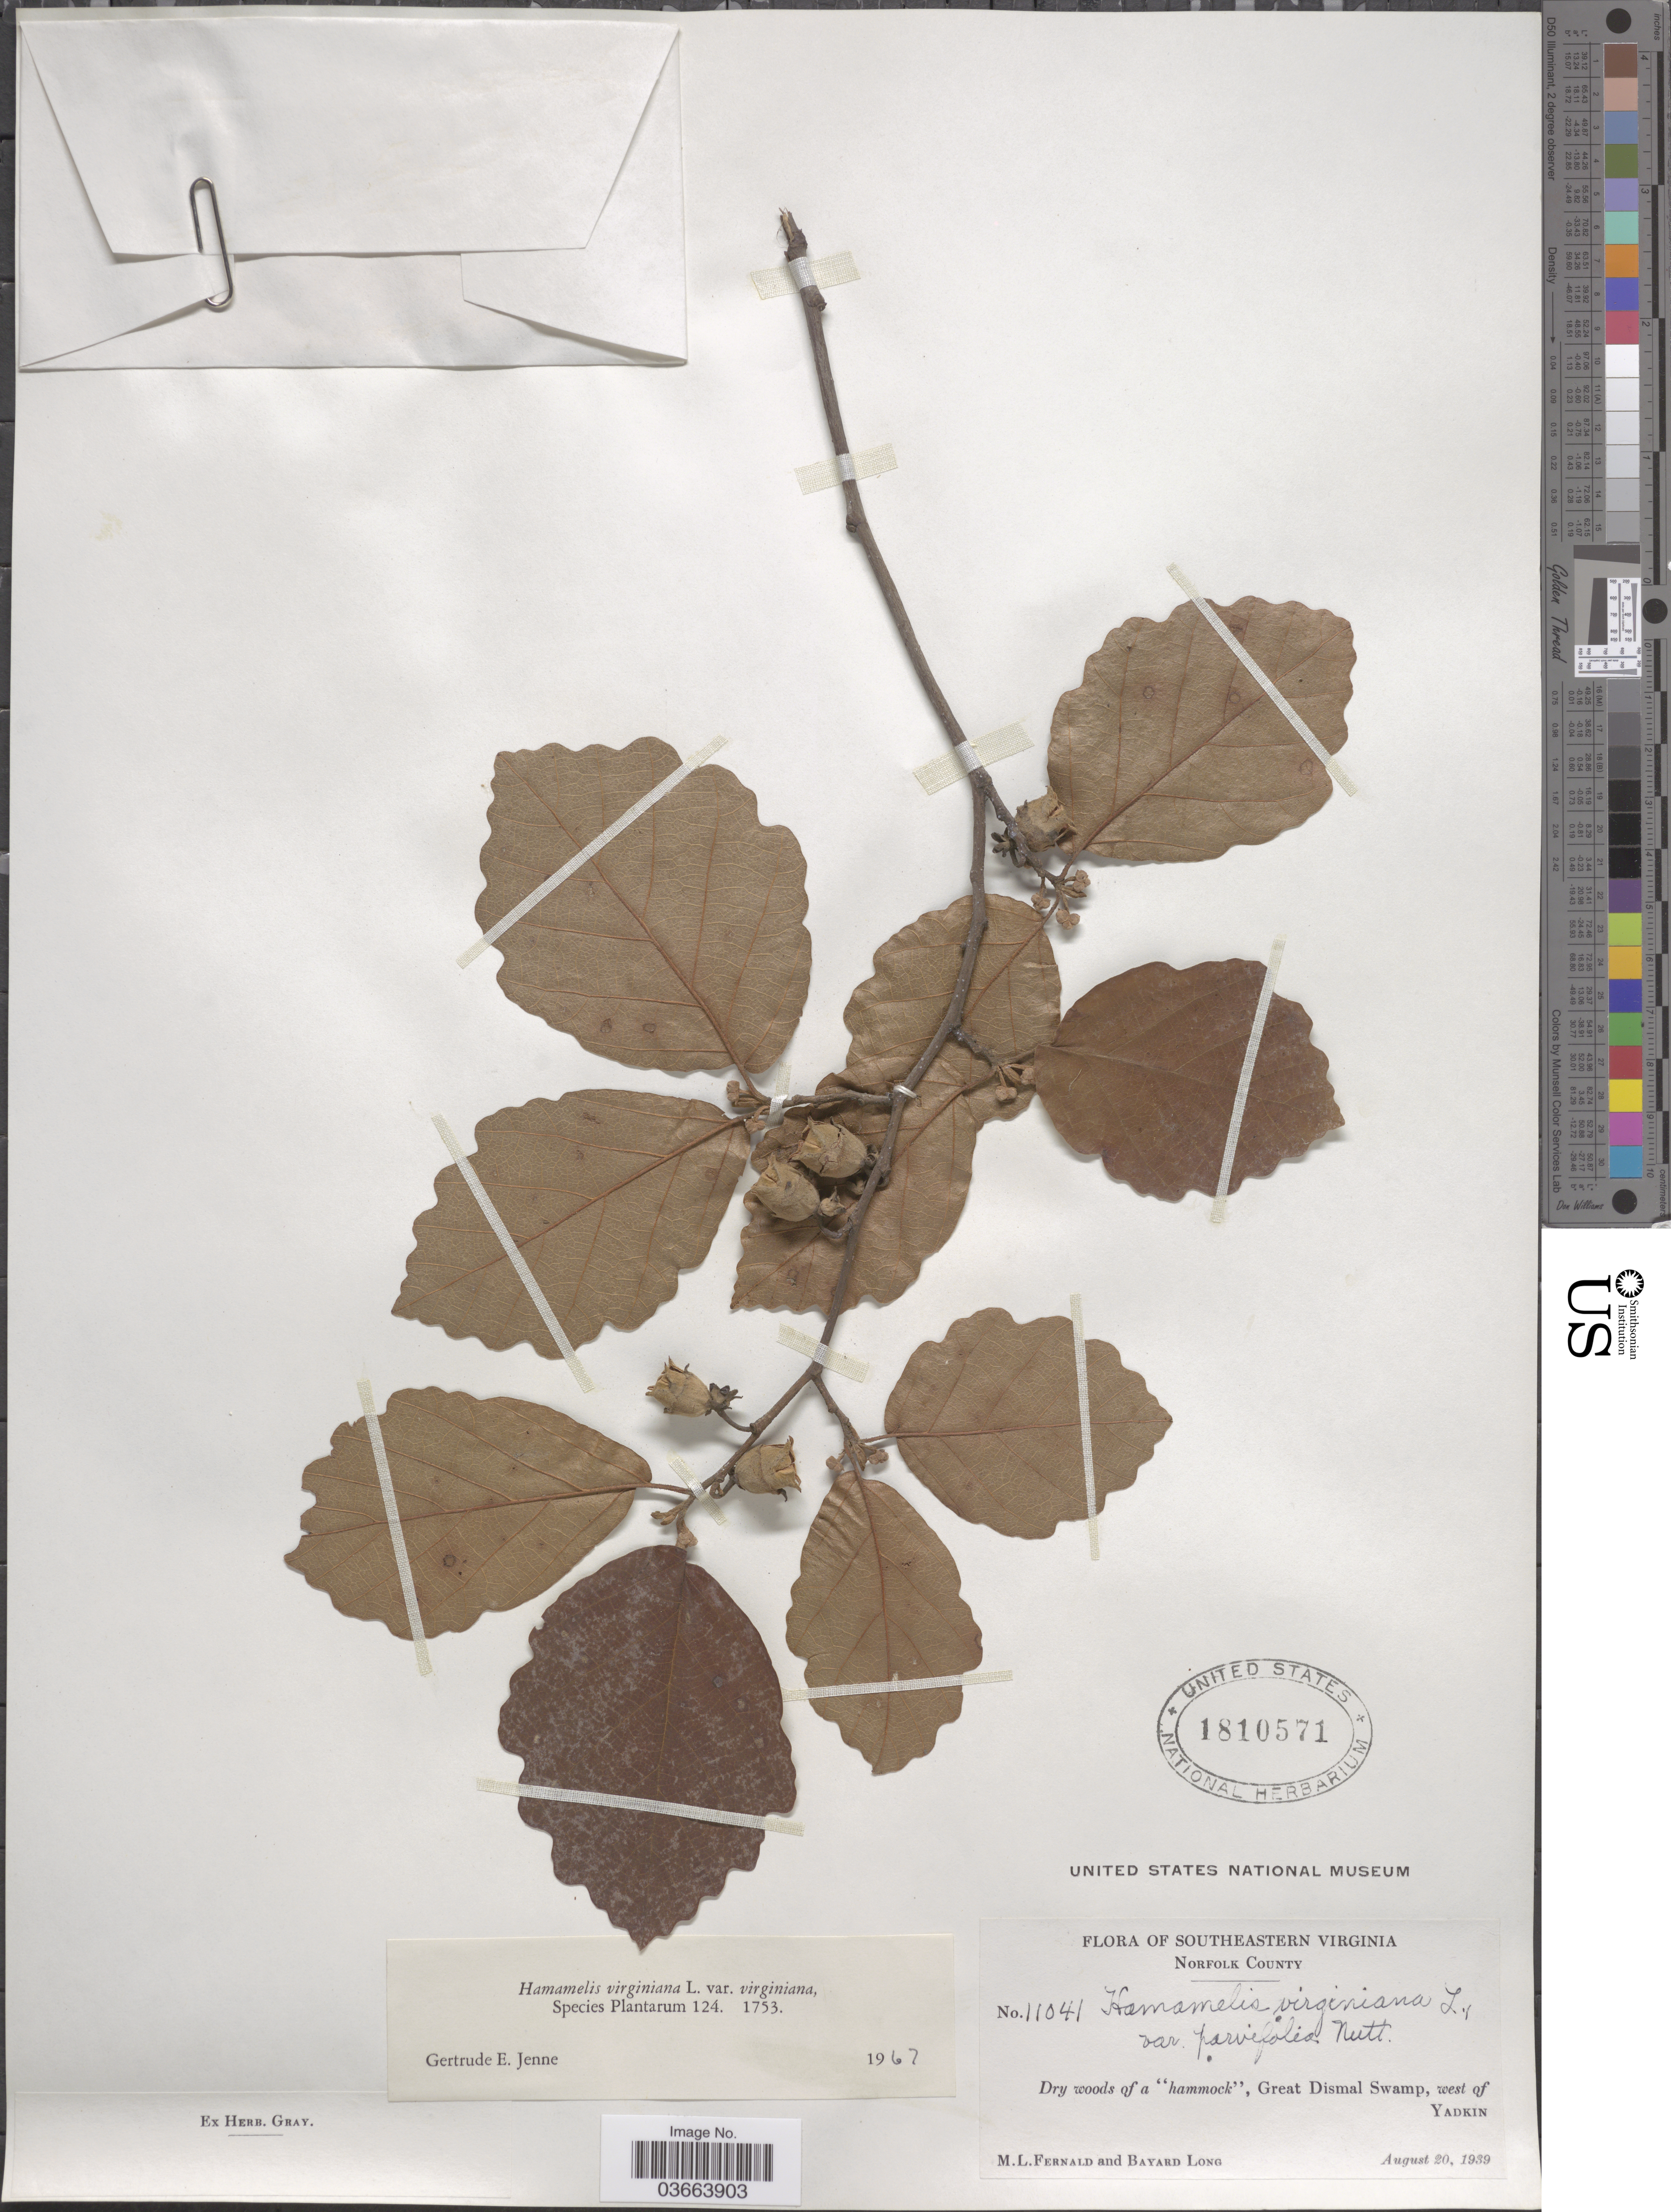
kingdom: Plantae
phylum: Tracheophyta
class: Magnoliopsida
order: Saxifragales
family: Hamamelidaceae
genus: Hamamelis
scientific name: Hamamelis virginiana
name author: L.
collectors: M. L. Fernald & B. H. Long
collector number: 11041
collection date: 1939-08-20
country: United States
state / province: Virginia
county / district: City of Norfolk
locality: Southeastern Virginia. Norfolk County. Dry woods of a "hammock", Great Dismal Swamp, west of Yadkin.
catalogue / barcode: US 1810571